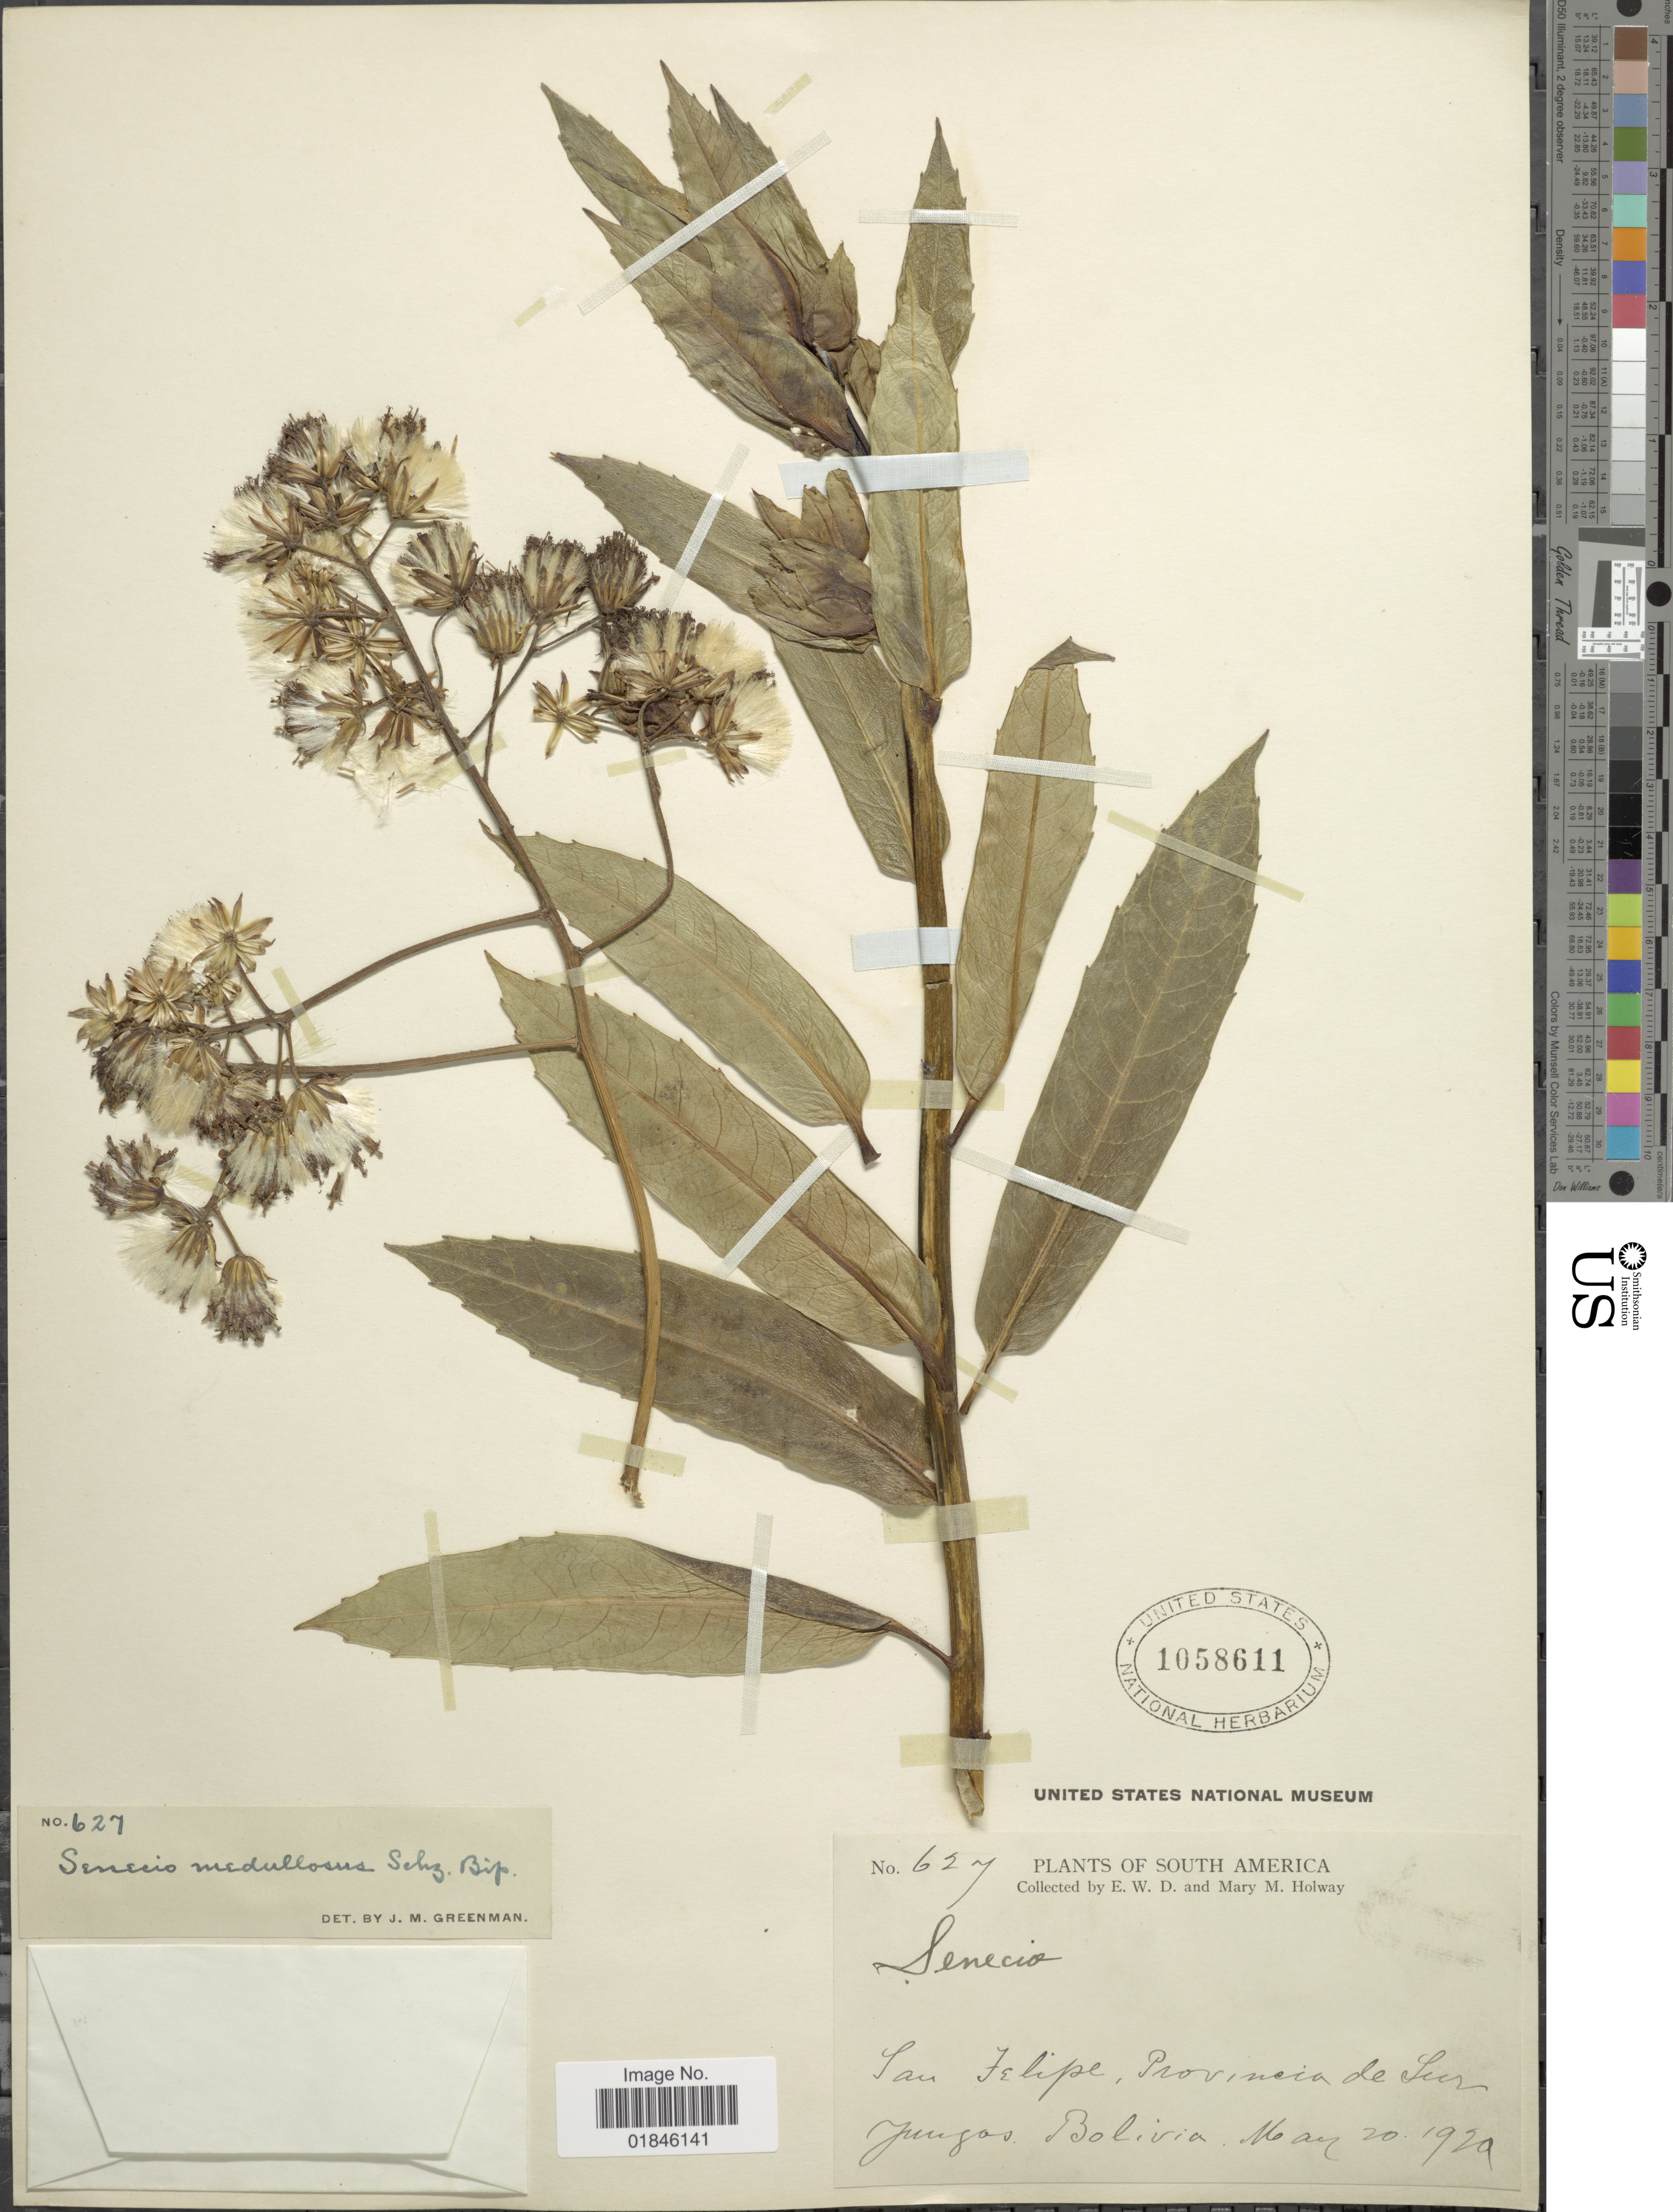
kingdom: Plantae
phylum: Tracheophyta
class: Magnoliopsida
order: Asterales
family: Asteraceae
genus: Pentacalia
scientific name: Pentacalia medullosa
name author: (Sch. Bip. ex Greenm.) Cuatrec.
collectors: E. W. D. Holway & M. M. Holway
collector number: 627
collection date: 1920-05-20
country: Bolivia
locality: San Felipe, Provincia de Sur Jungas. Bolivia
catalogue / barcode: US 1058611